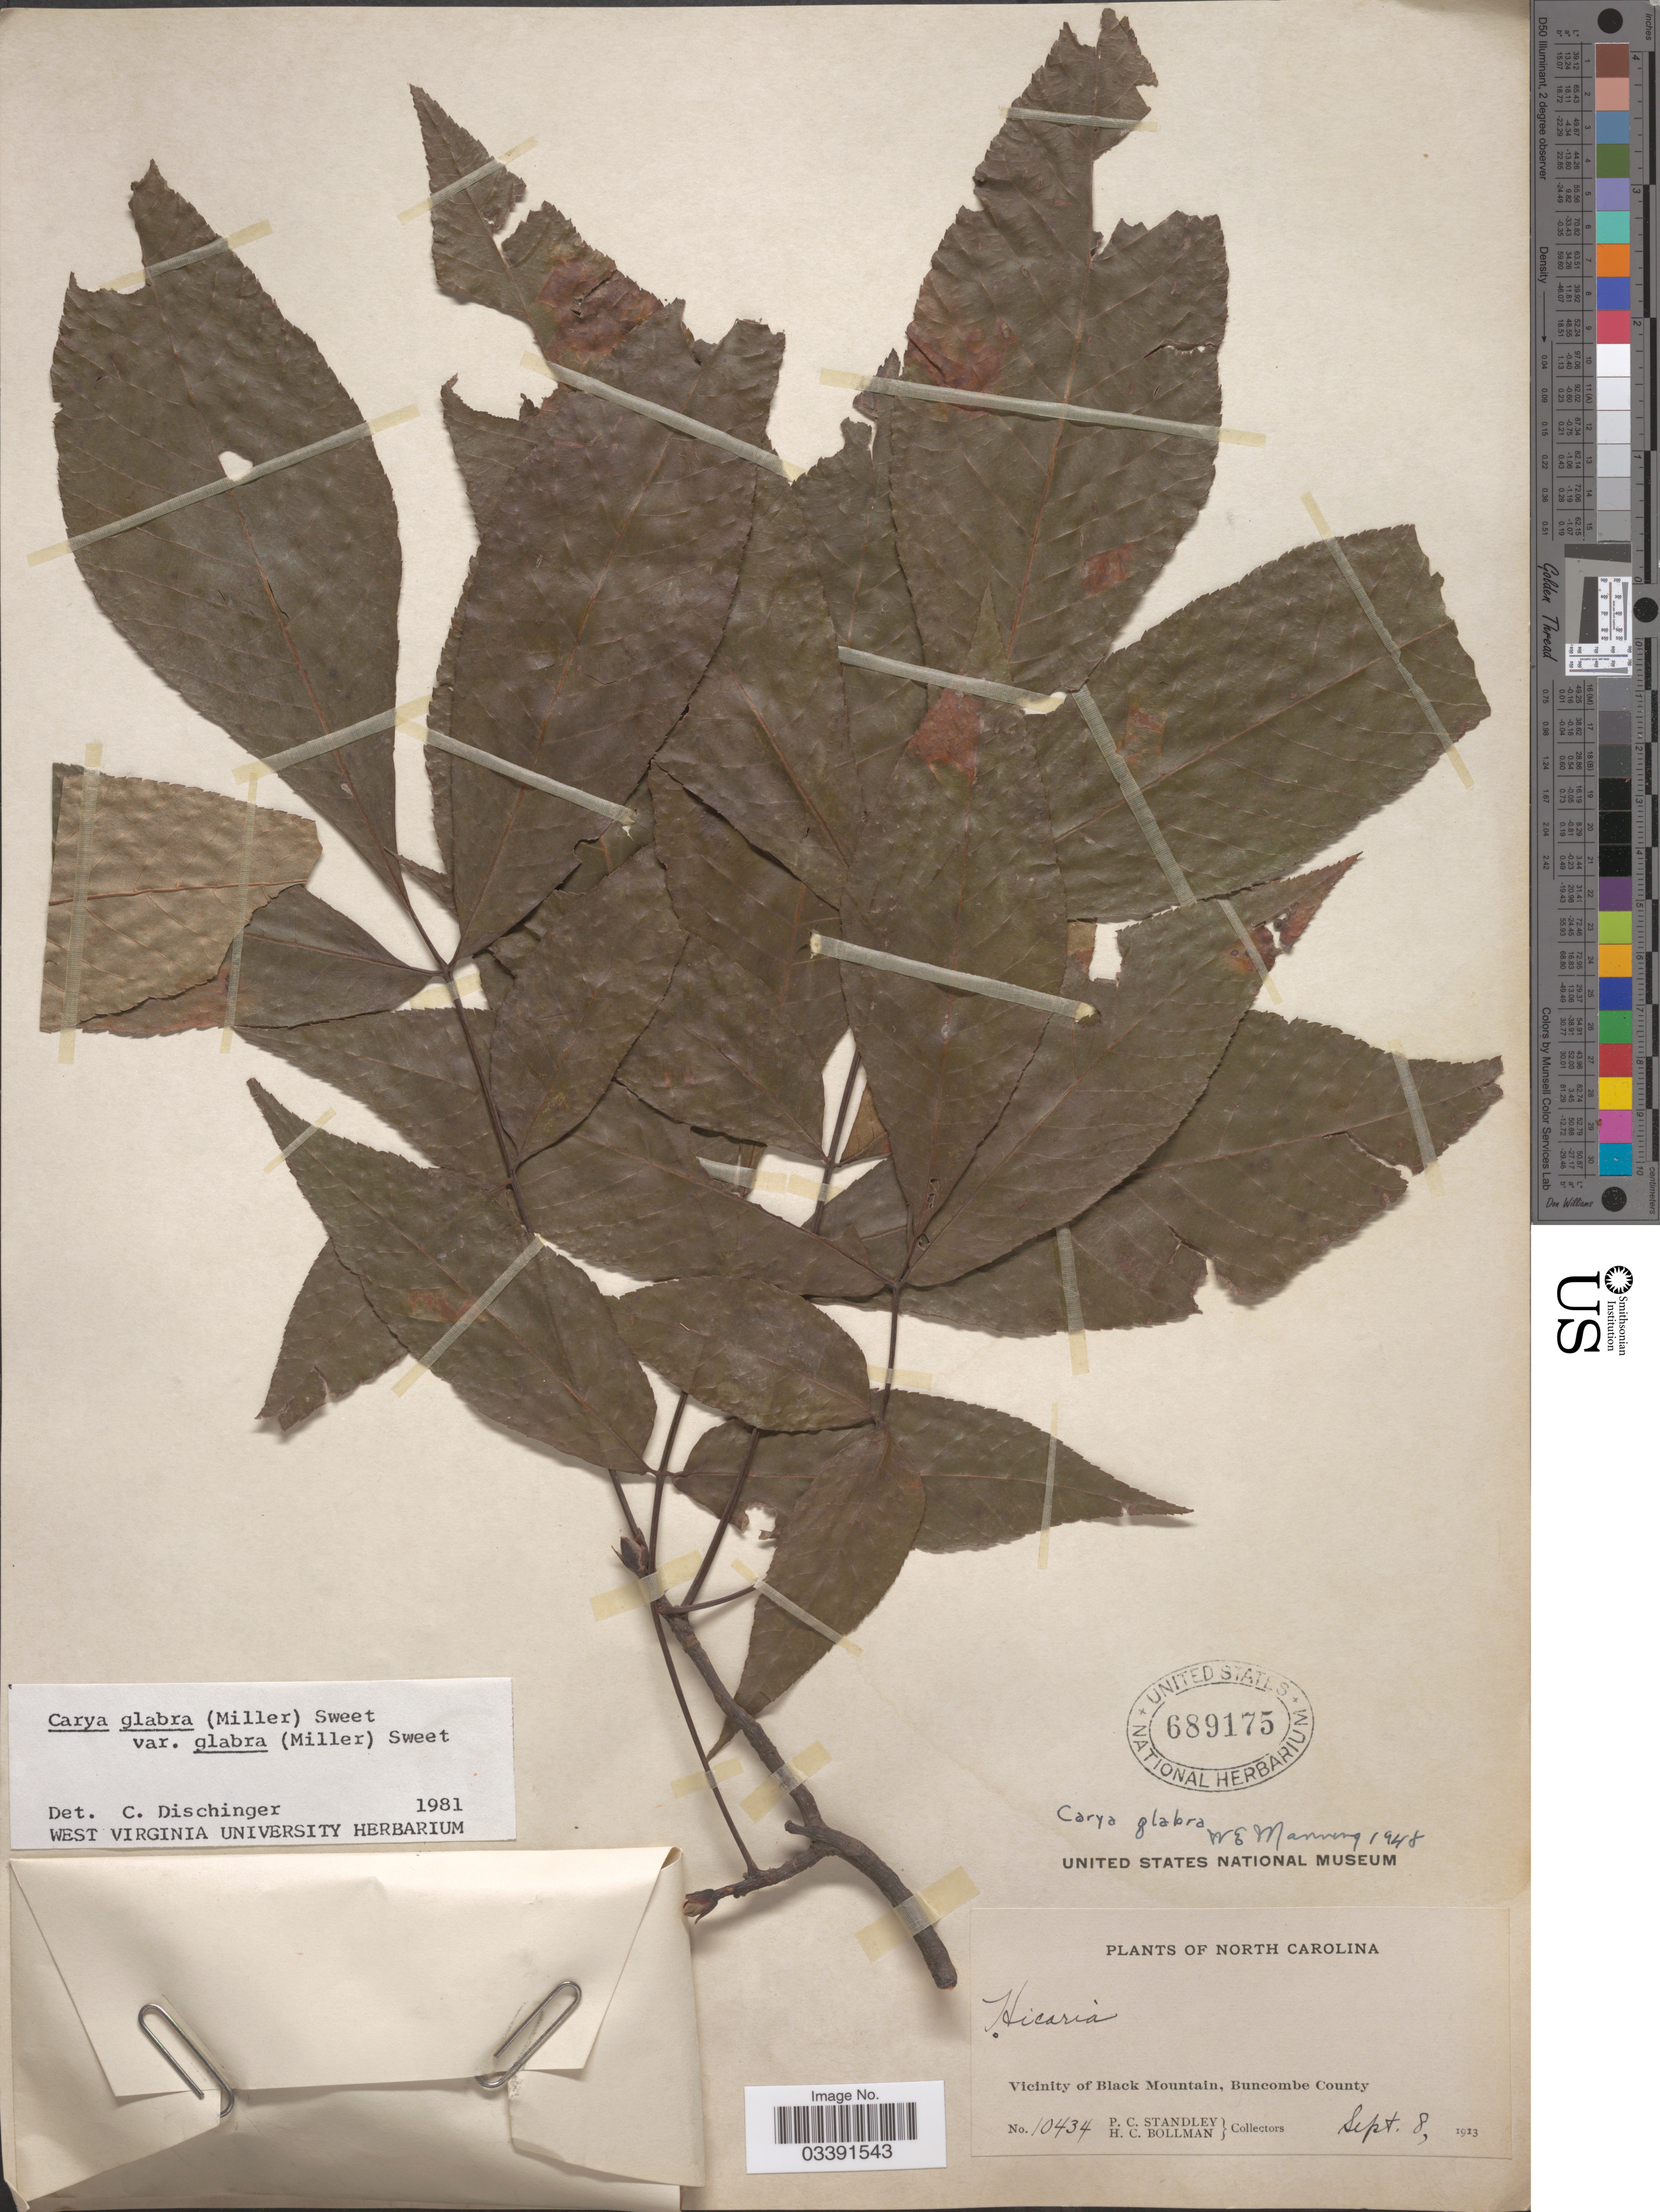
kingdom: Plantae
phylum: Tracheophyta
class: Magnoliopsida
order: Fagales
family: Juglandaceae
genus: Carya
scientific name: Carya glabra var. glabra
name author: (Mill.) Sweet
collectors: P. C. Standley & H. C. Bollman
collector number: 10434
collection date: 1913-09-08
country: United States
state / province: North Carolina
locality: Vicinity of Black Mountain, Buncombe County.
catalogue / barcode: US 689175